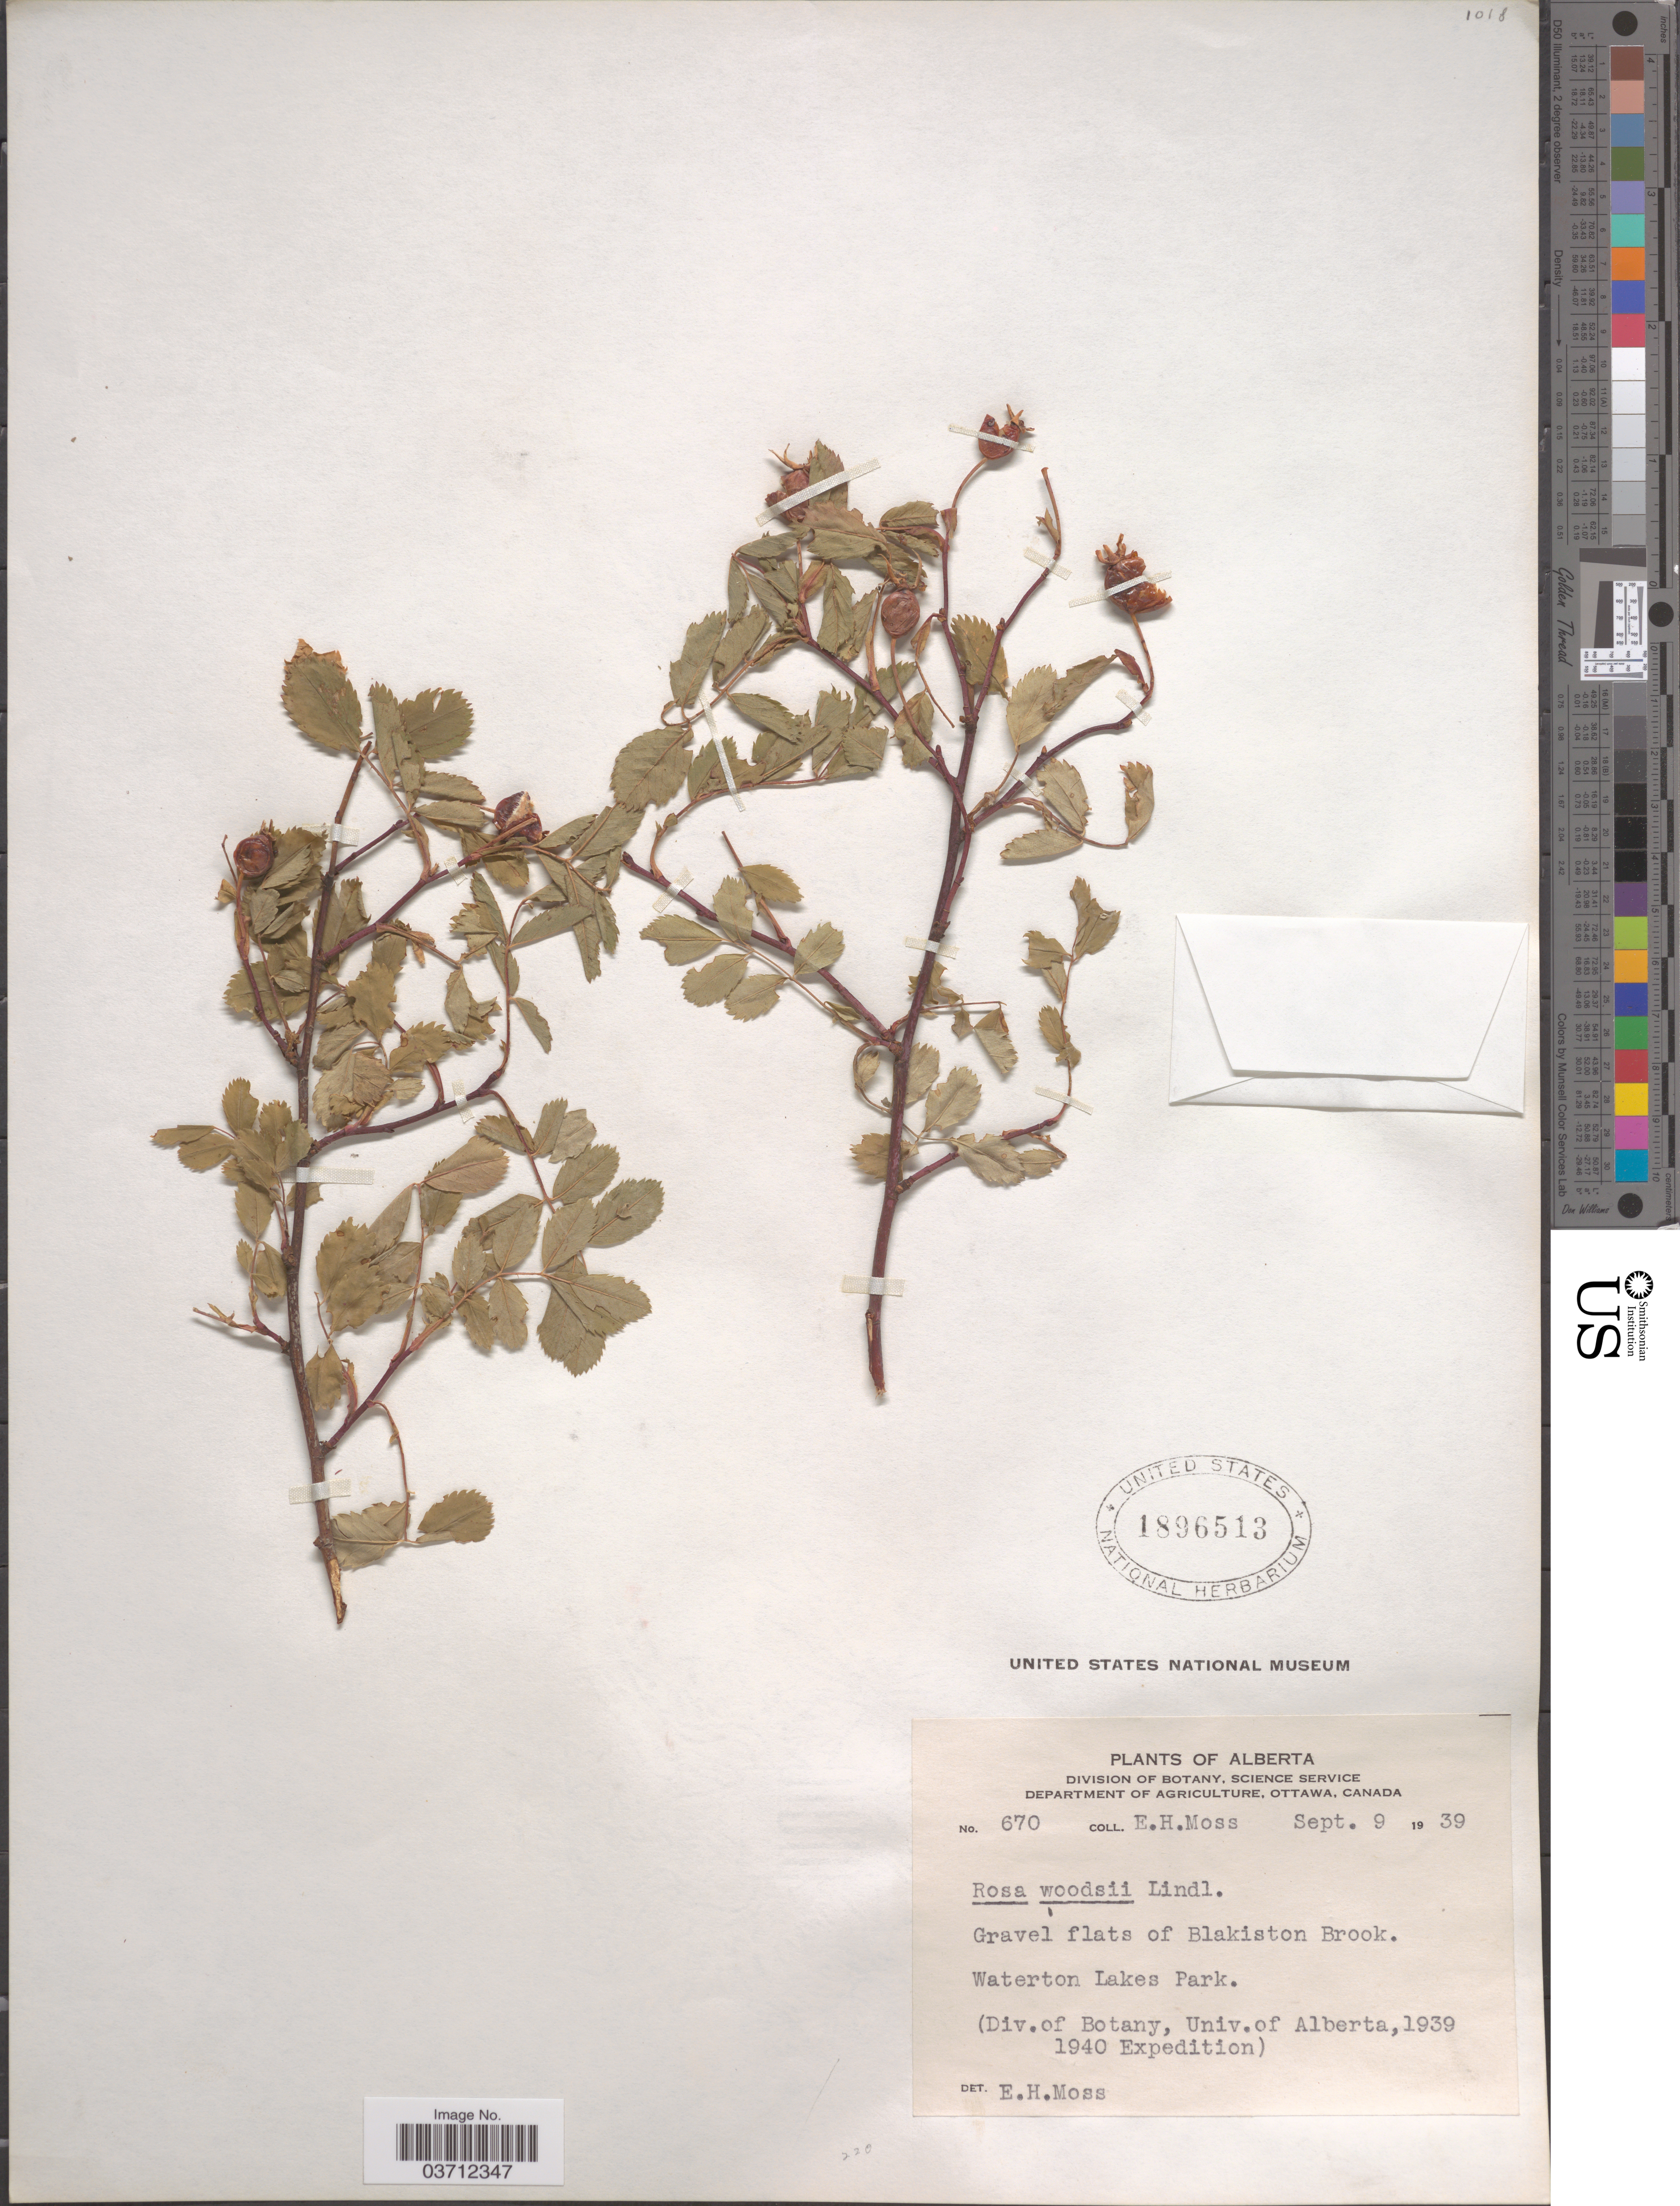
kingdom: Plantae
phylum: Tracheophyta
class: Magnoliopsida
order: Rosales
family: Rosaceae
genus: Rosa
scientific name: Rosa woodsii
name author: Lindl.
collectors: E. Moss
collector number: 670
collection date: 1939-09-09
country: Canada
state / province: Alberta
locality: Gravel flats of Blakiston Brook. Waterton Lakes Park.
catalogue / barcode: US 1896513